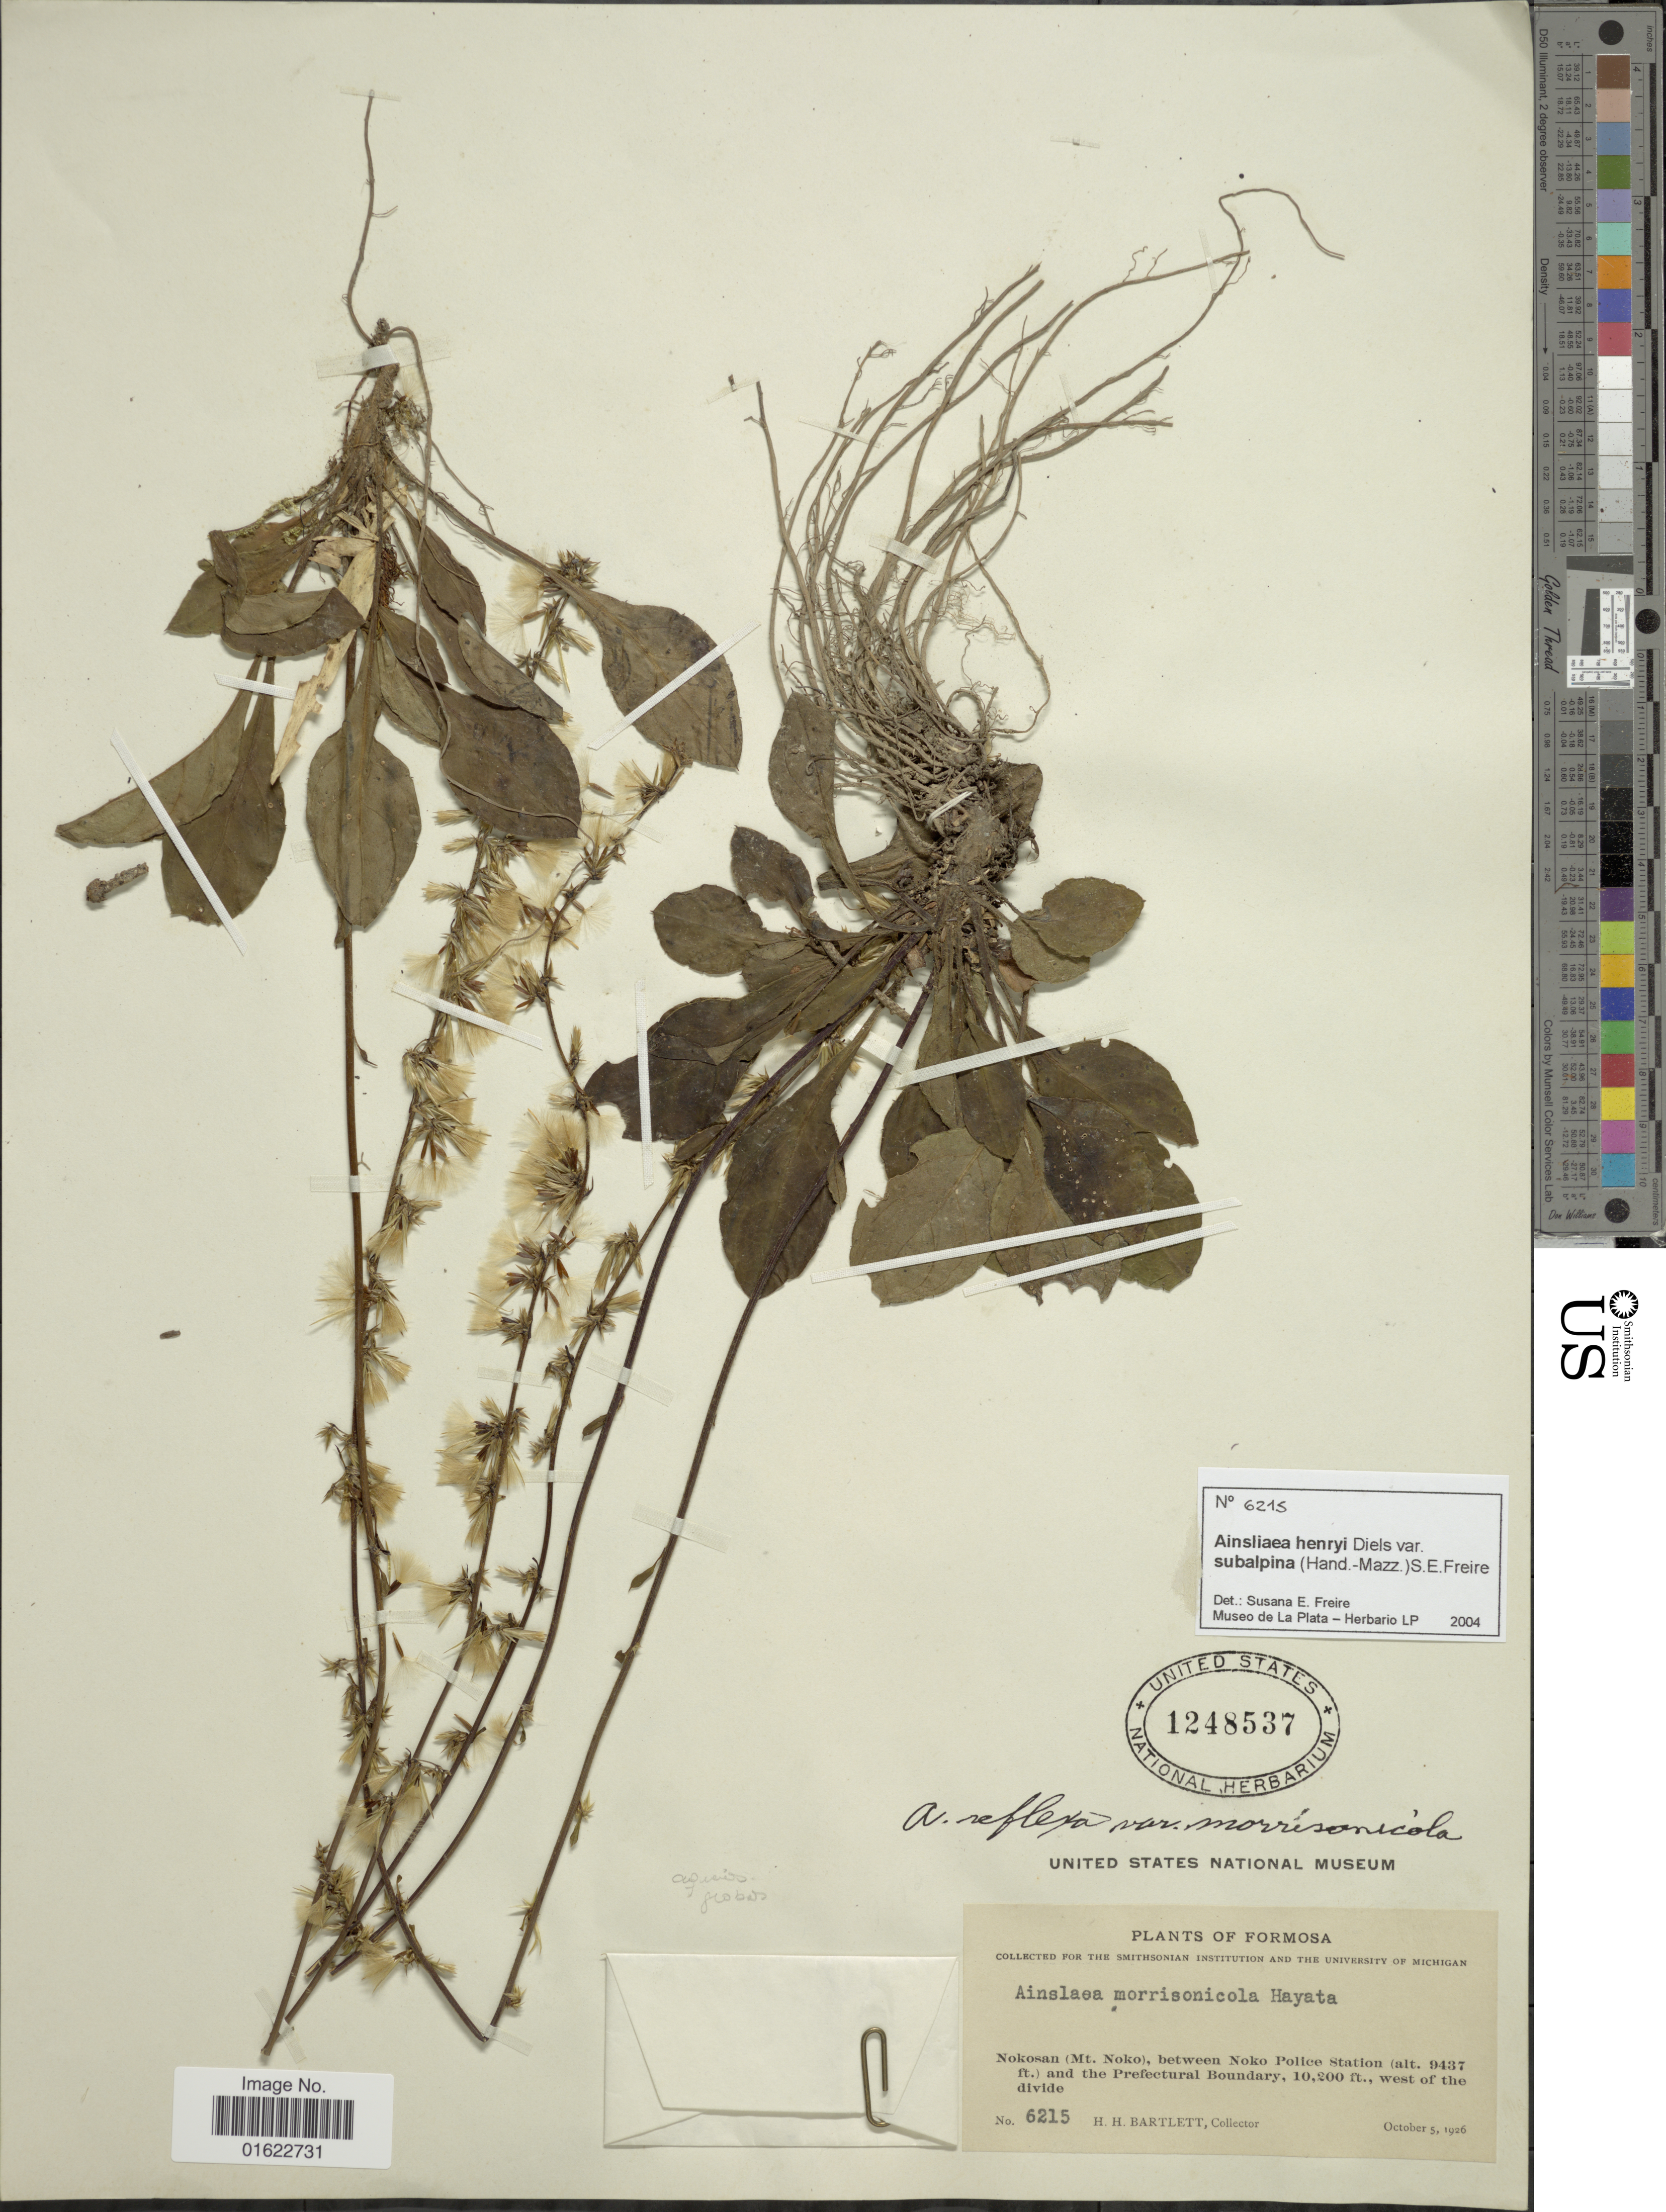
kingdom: Plantae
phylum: Tracheophyta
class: Magnoliopsida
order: Asterales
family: Asteraceae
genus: Ainsliaea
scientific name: Ainsliaea henryi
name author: Diels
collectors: H. H. Bartlett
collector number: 6215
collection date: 1926-10-05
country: Taiwan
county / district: Hualien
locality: Formosa, Nokosan (Mt. Noko), between Noko Police Station, and the Prefectural Boundary, west of the divide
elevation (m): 2876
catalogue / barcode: US 1248537